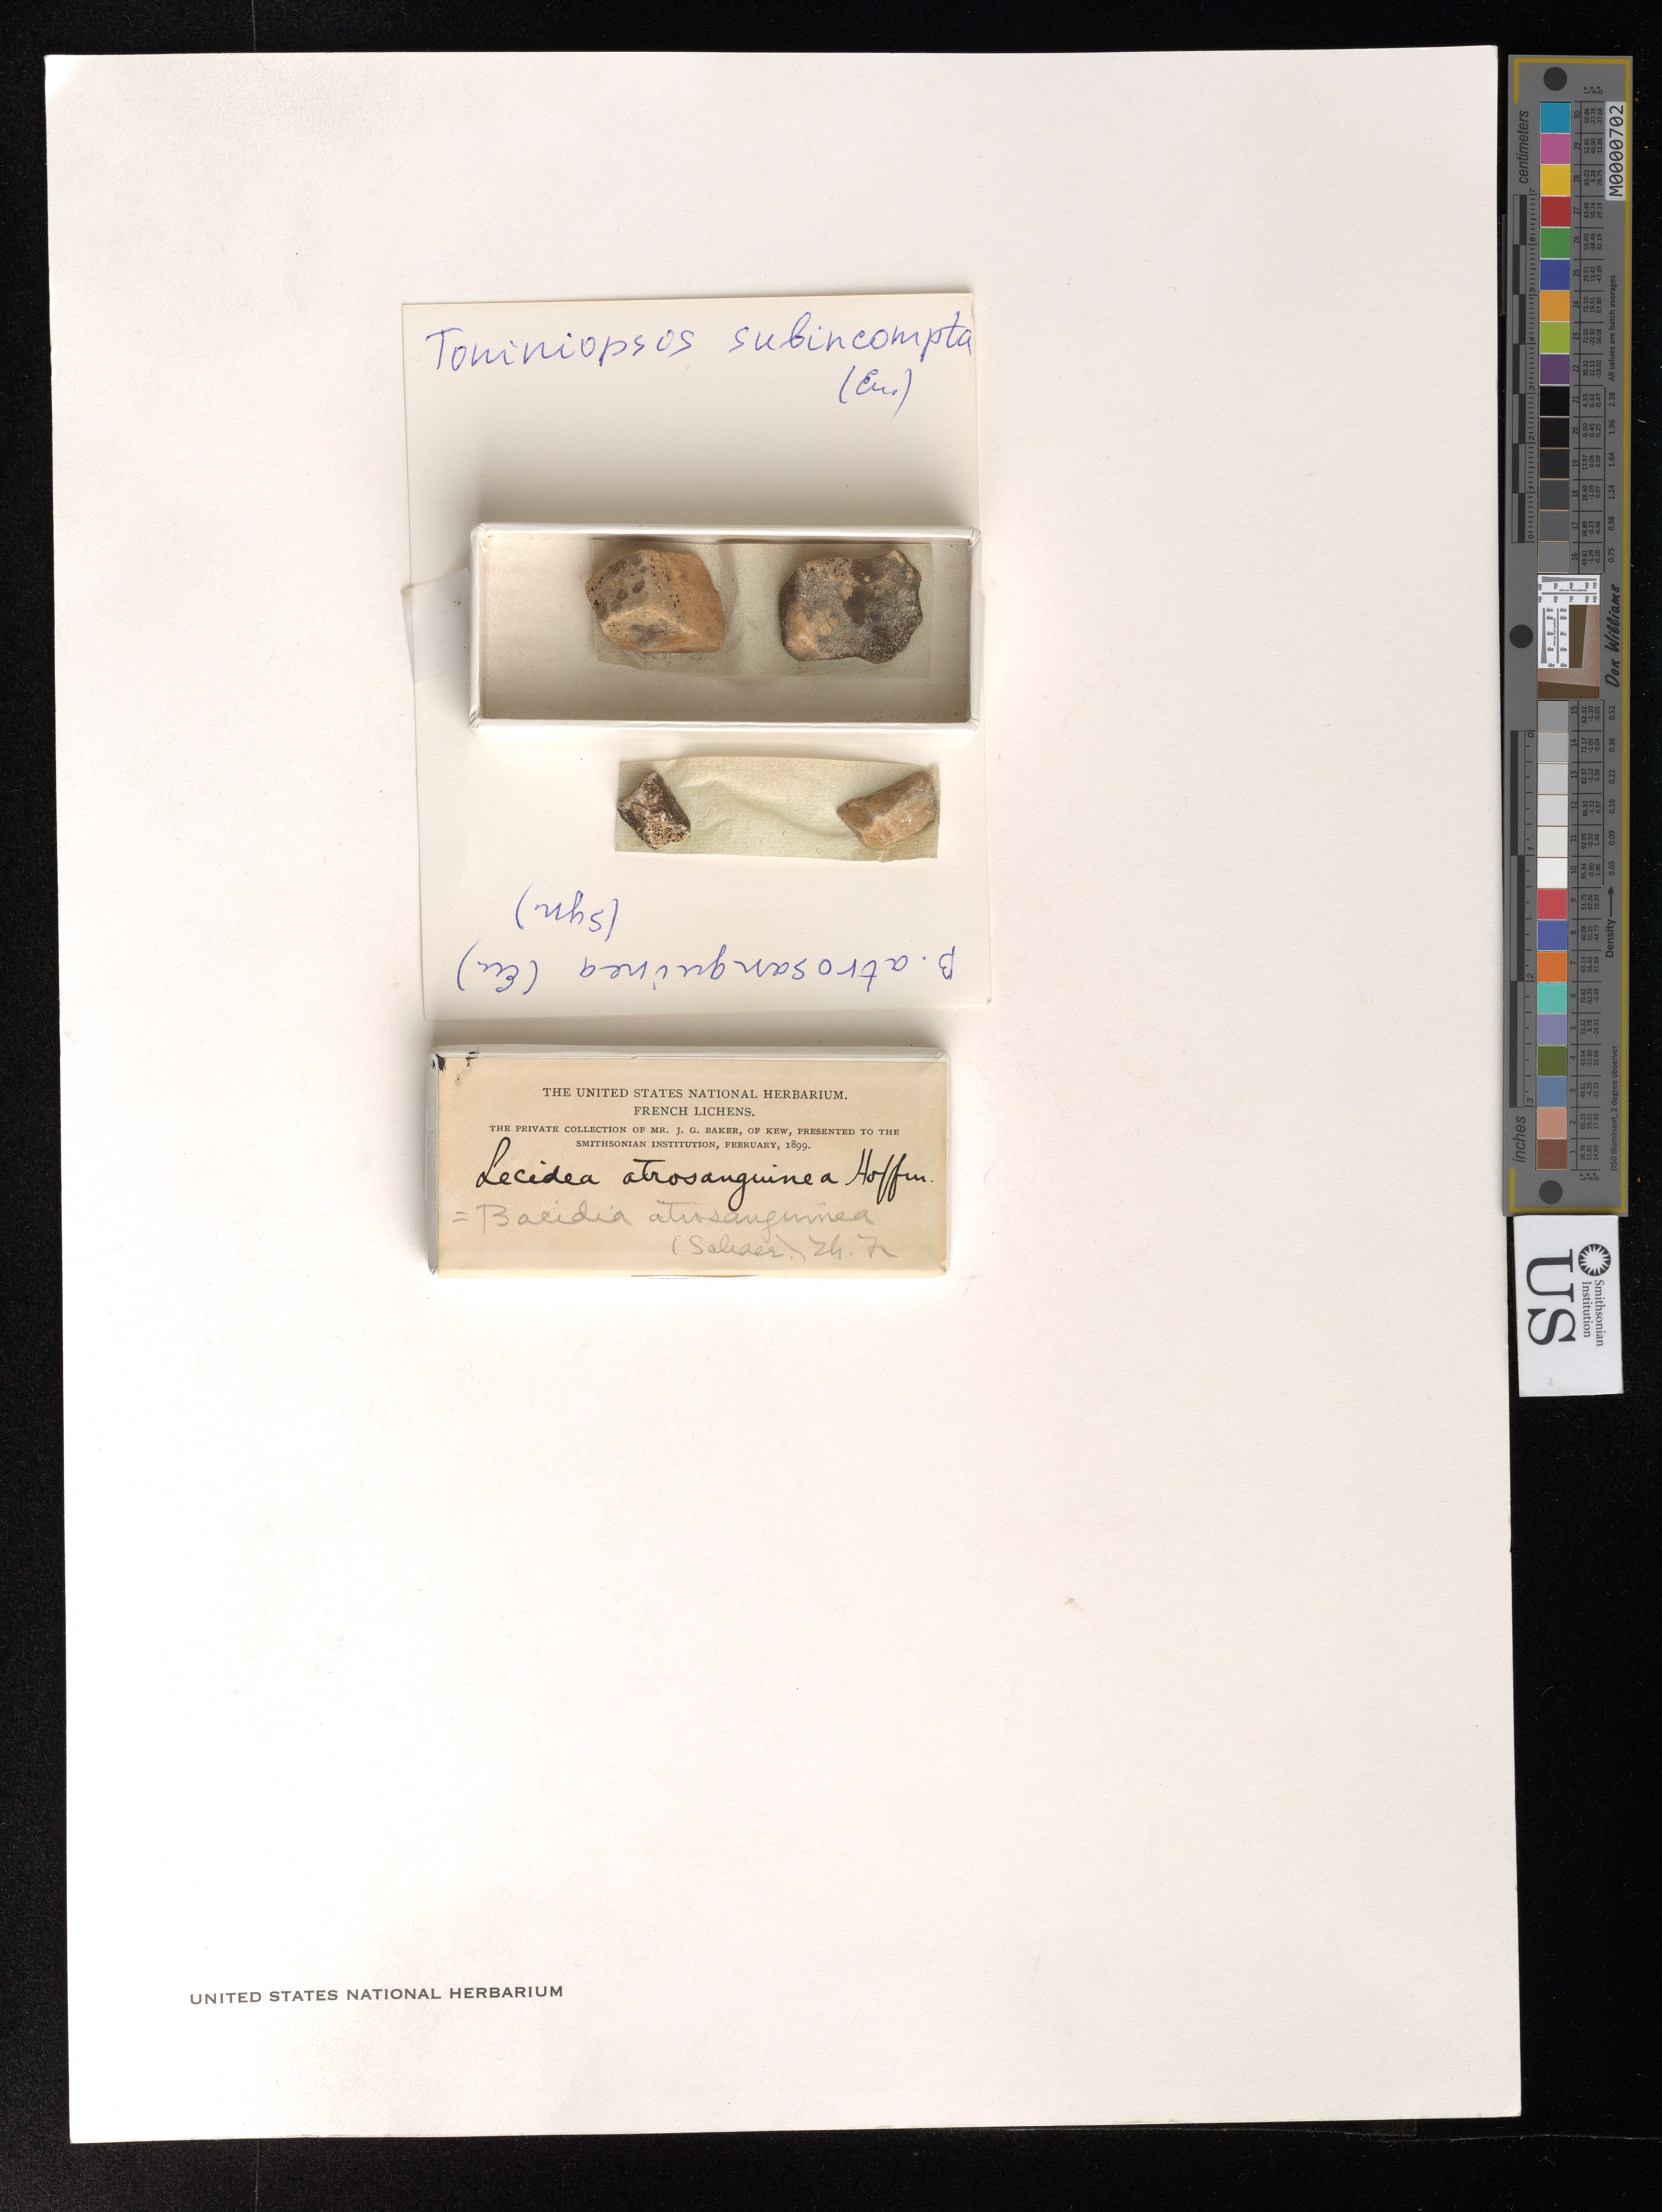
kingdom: Fungi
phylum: Ascomycota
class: Lecanoromycetes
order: Lecanorales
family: Ramalinaceae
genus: Toniniopsis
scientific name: Toniniopsis subincompta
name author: (Nyl.) Kistenich et al.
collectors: J. Baker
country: United Kingdom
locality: British.